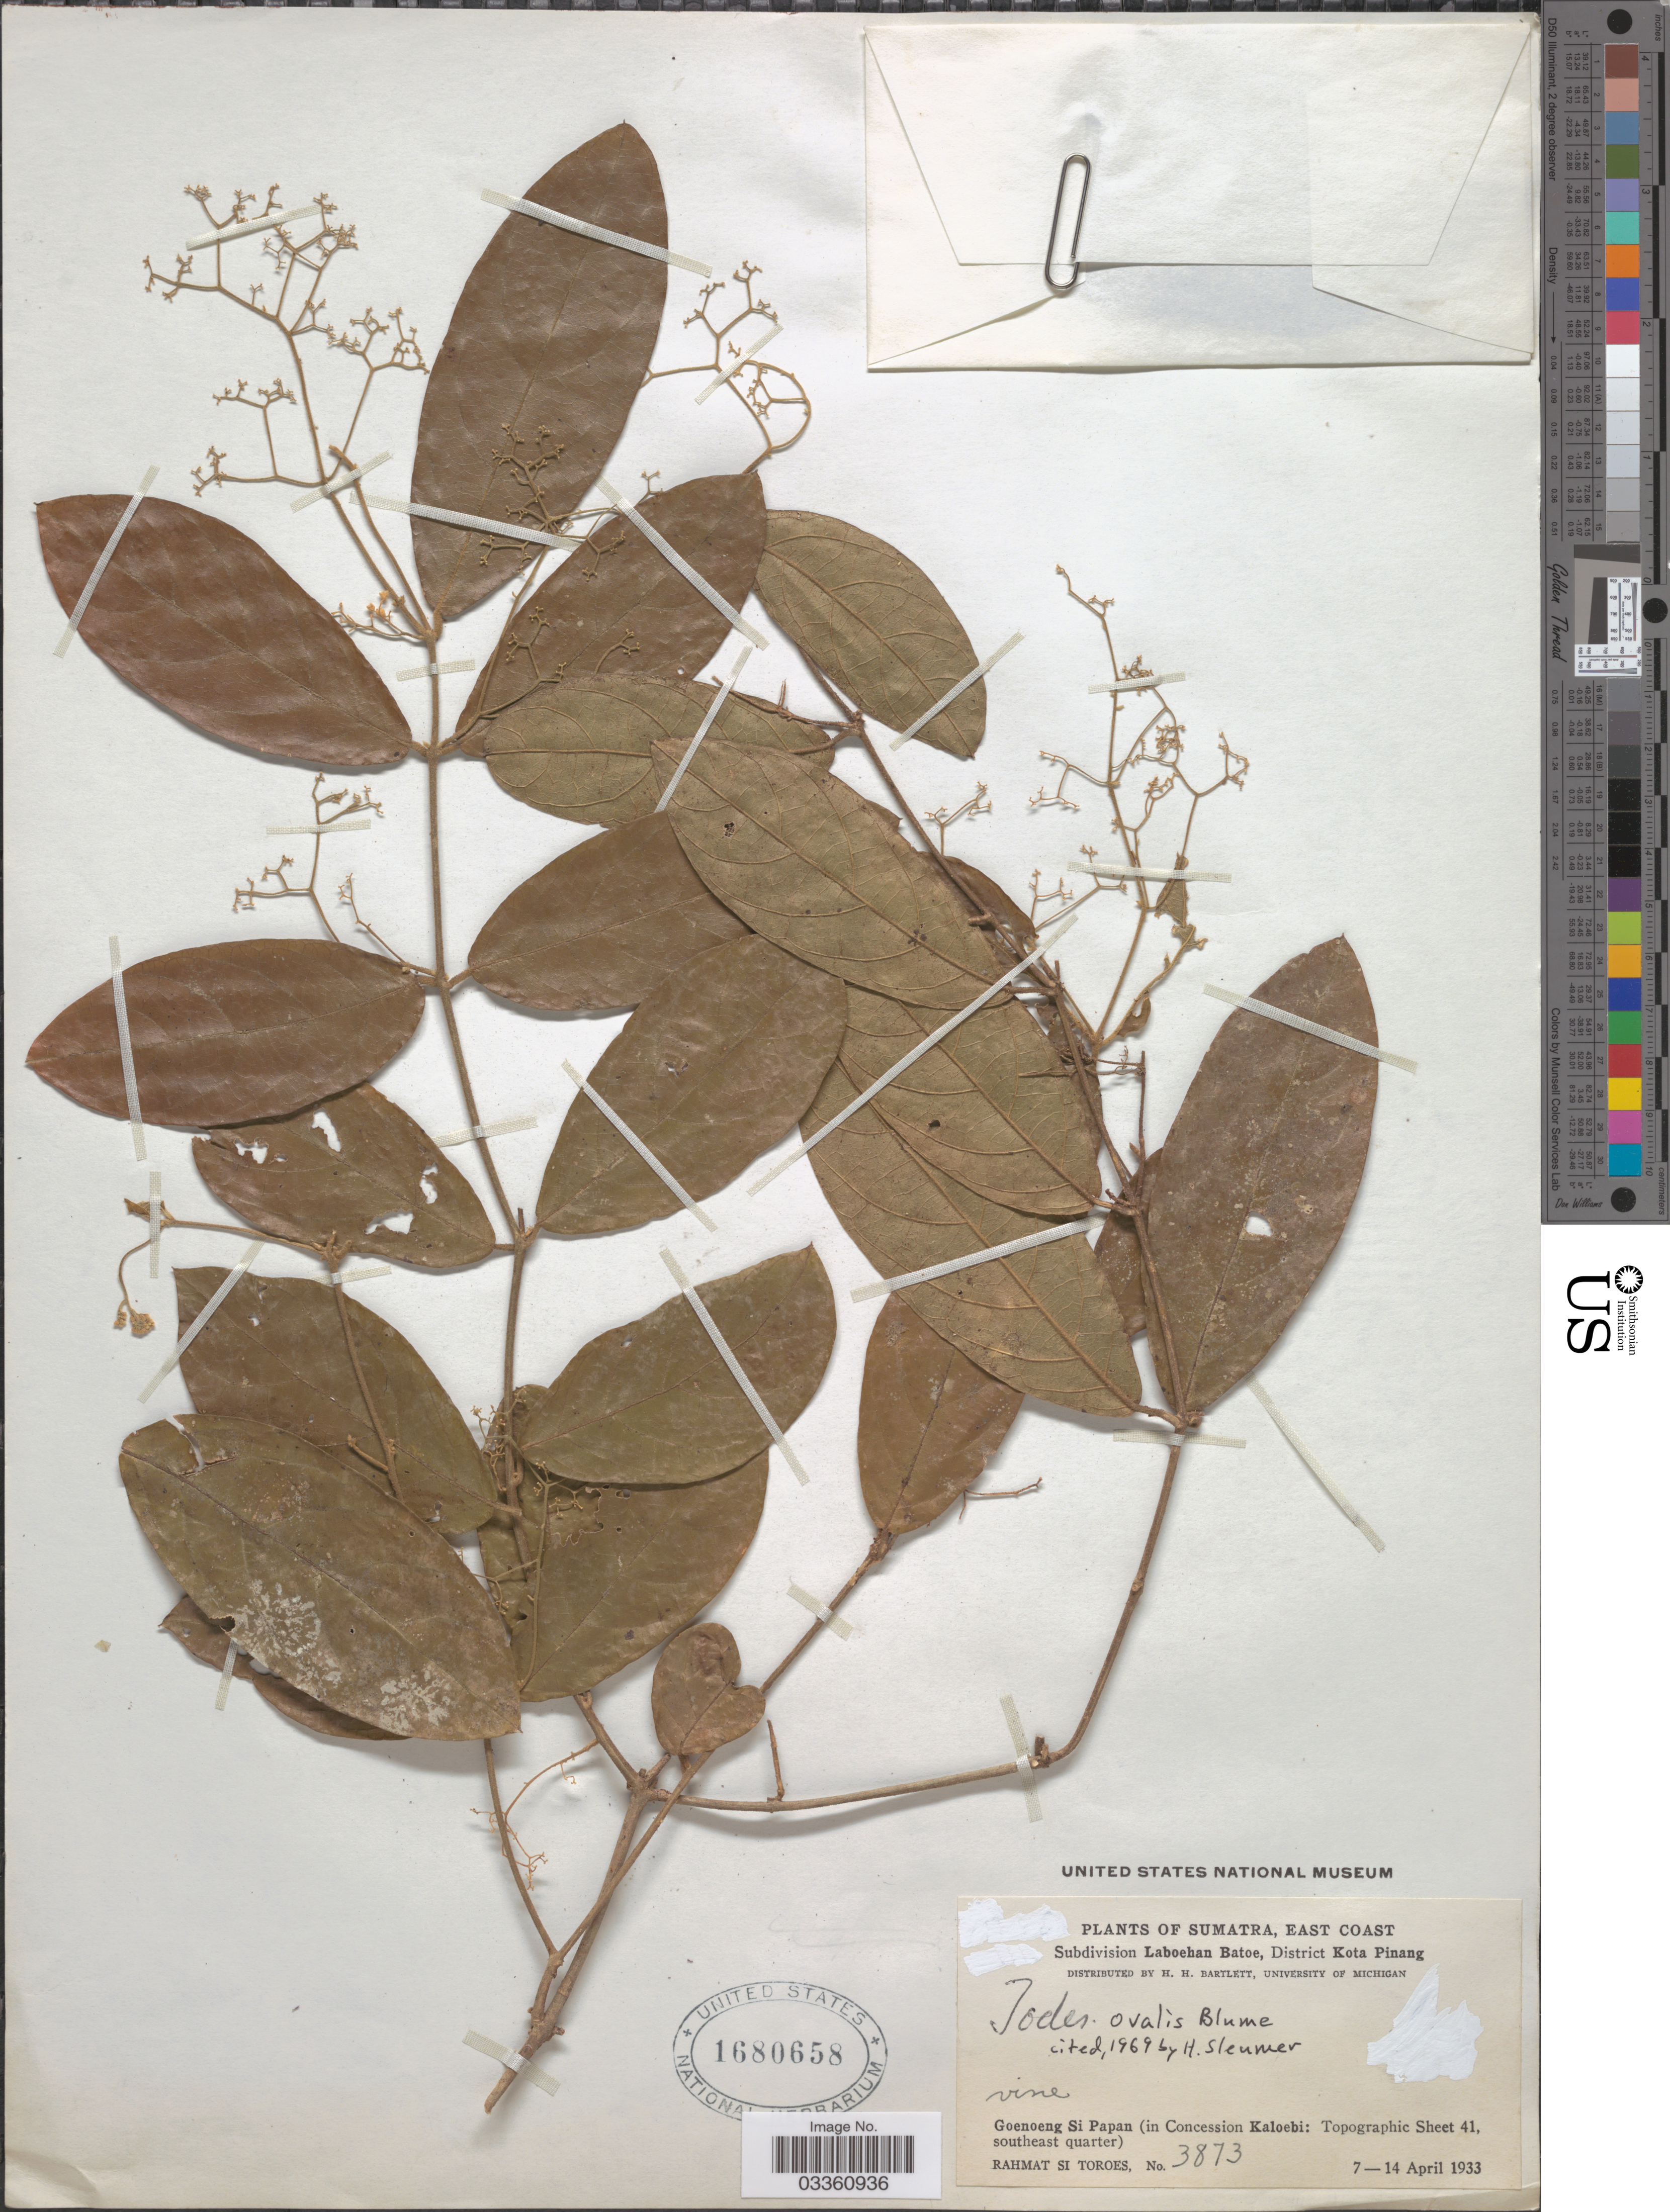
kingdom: Plantae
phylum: Tracheophyta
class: Magnoliopsida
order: Icacinales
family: Icacinaceae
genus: Iodes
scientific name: Iodes ovalis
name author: Blume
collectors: Rahmat Si Boeea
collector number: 3873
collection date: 1933-04-07/1933-04-14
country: Indonesia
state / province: Sumatra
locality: East Coast. Subdivision Laboehan Batoe, District Kota Pinang. Goenoeng Si Papan (in Concession Kaloebi: Topographic Sheet 41, southeast quarter).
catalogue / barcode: US 1680658